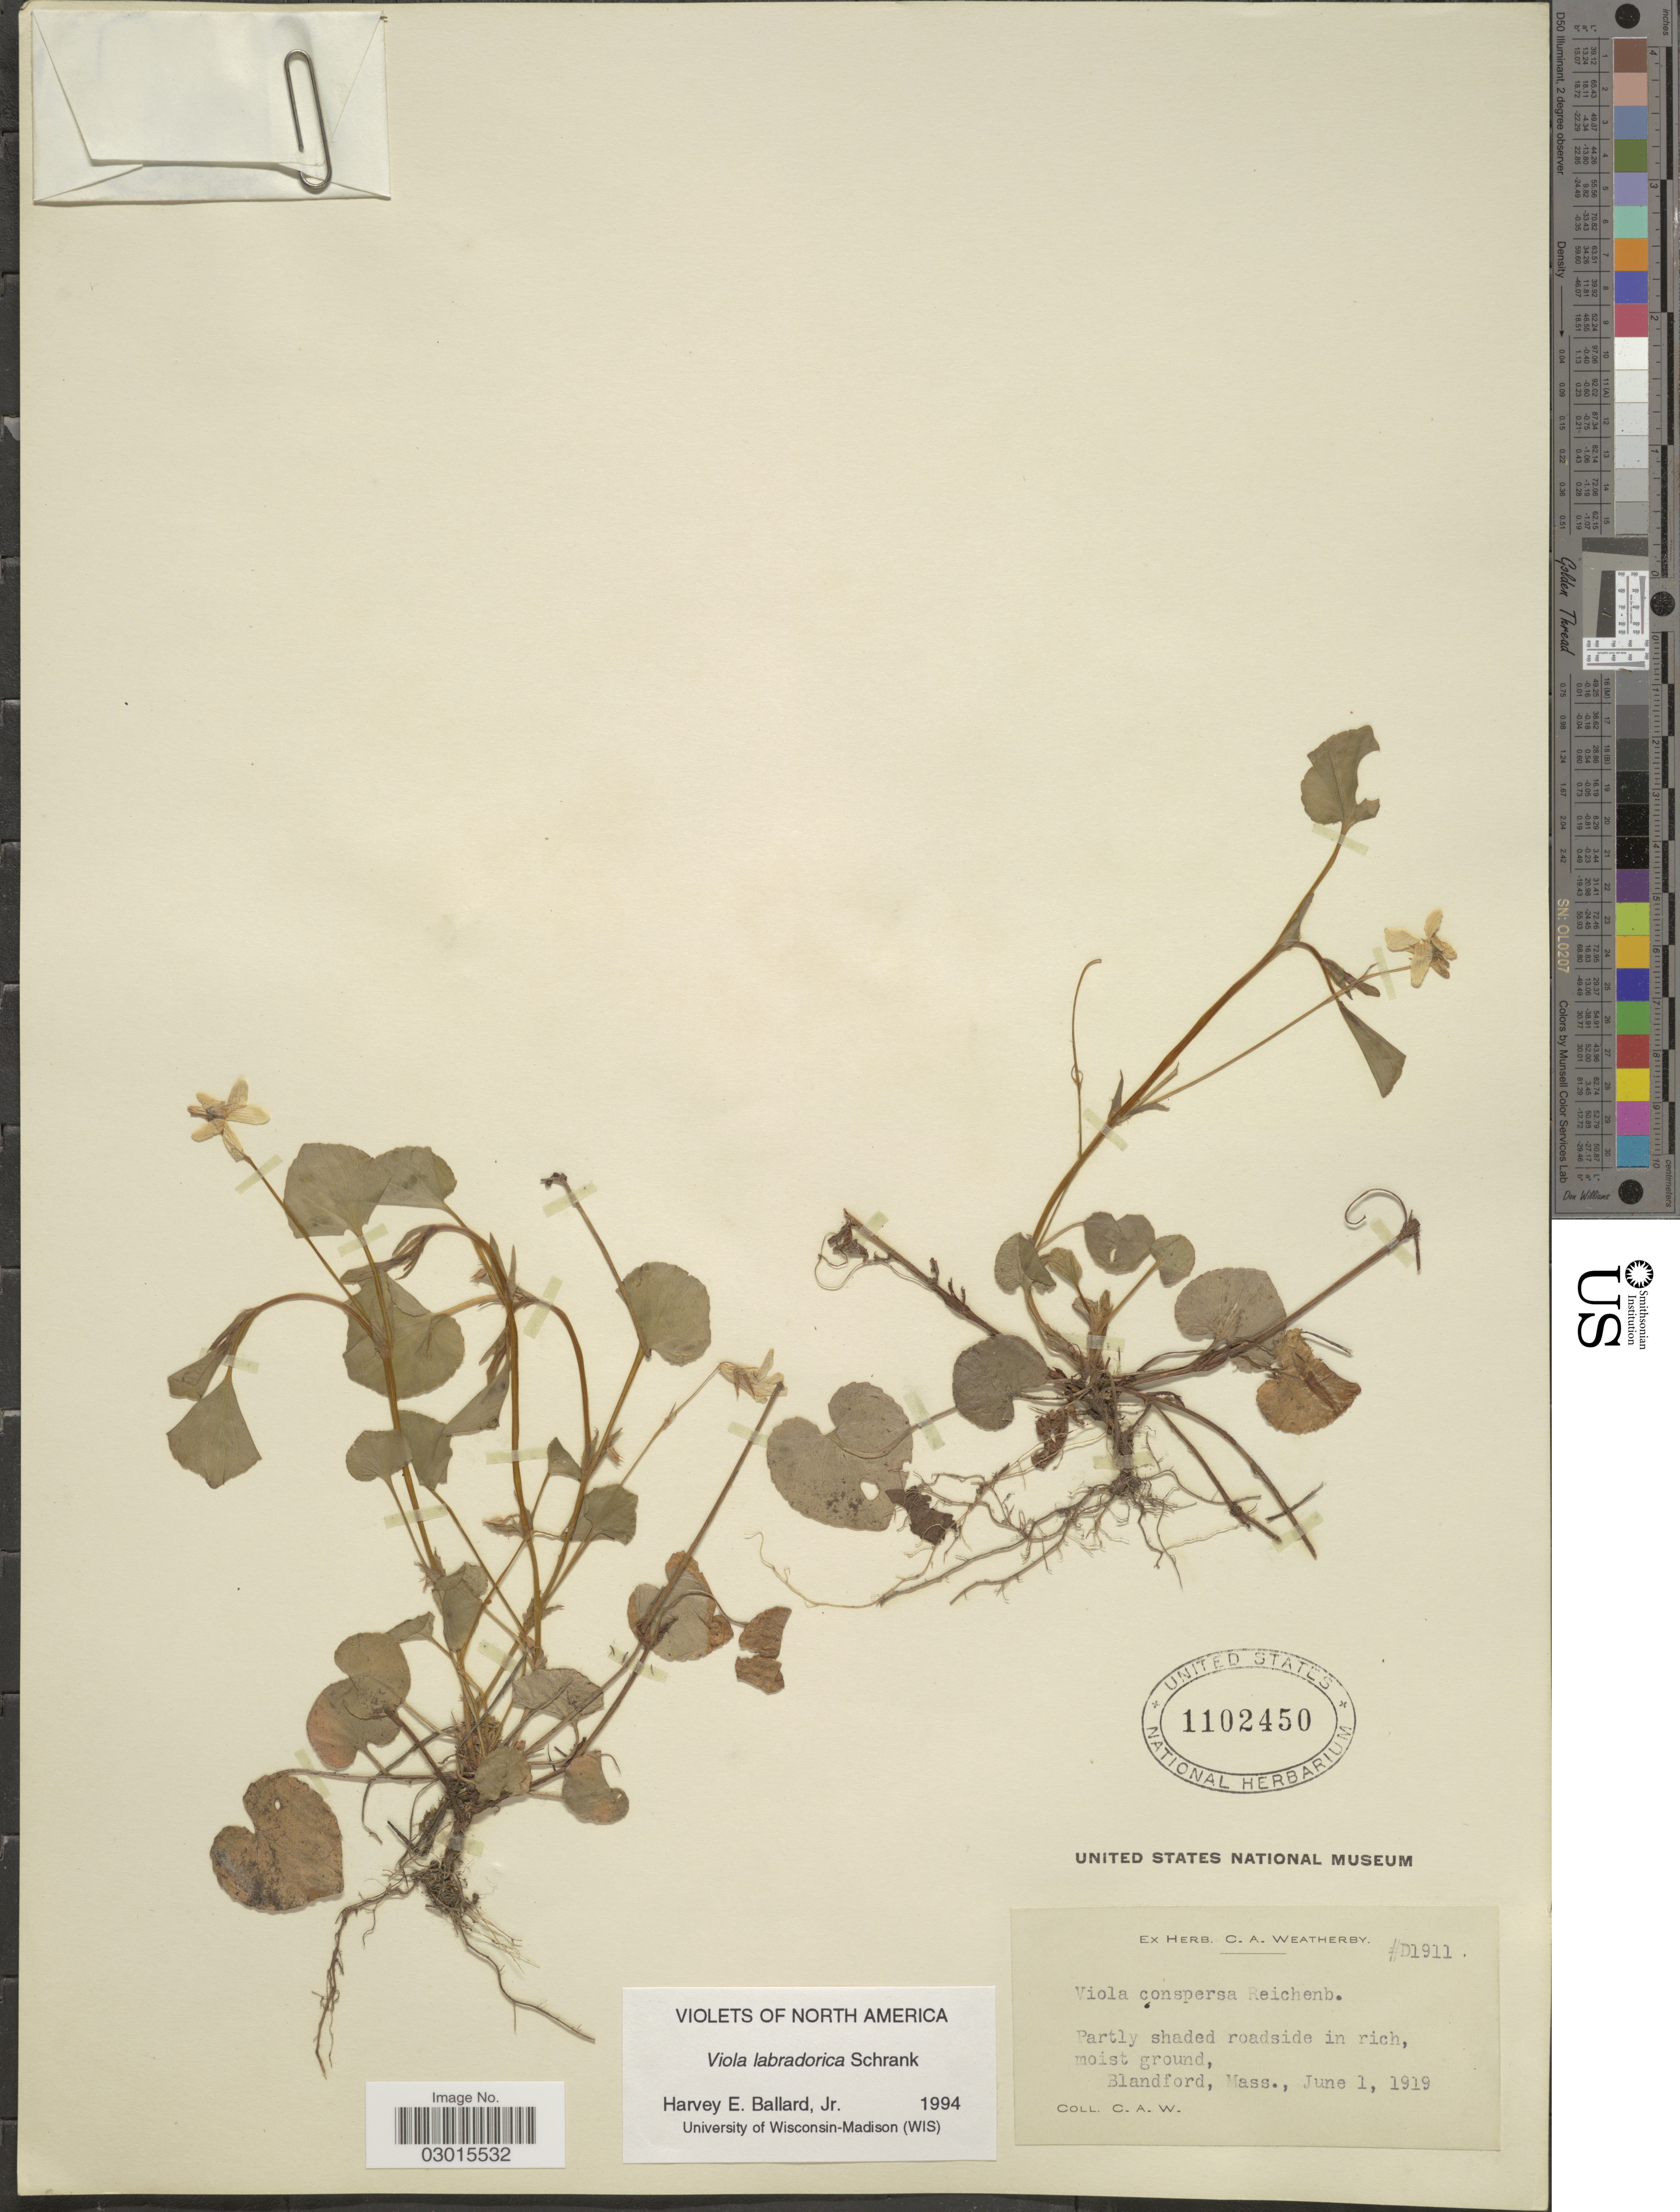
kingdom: Plantae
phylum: Tracheophyta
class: Magnoliopsida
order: Malpighiales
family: Violaceae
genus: Viola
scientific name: Viola labradorica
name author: Schrank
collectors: C. A. Weatherby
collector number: D1911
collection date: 1919-06-01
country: United States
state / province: Massachusetts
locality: Blandford, Mass.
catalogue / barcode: US 1102450